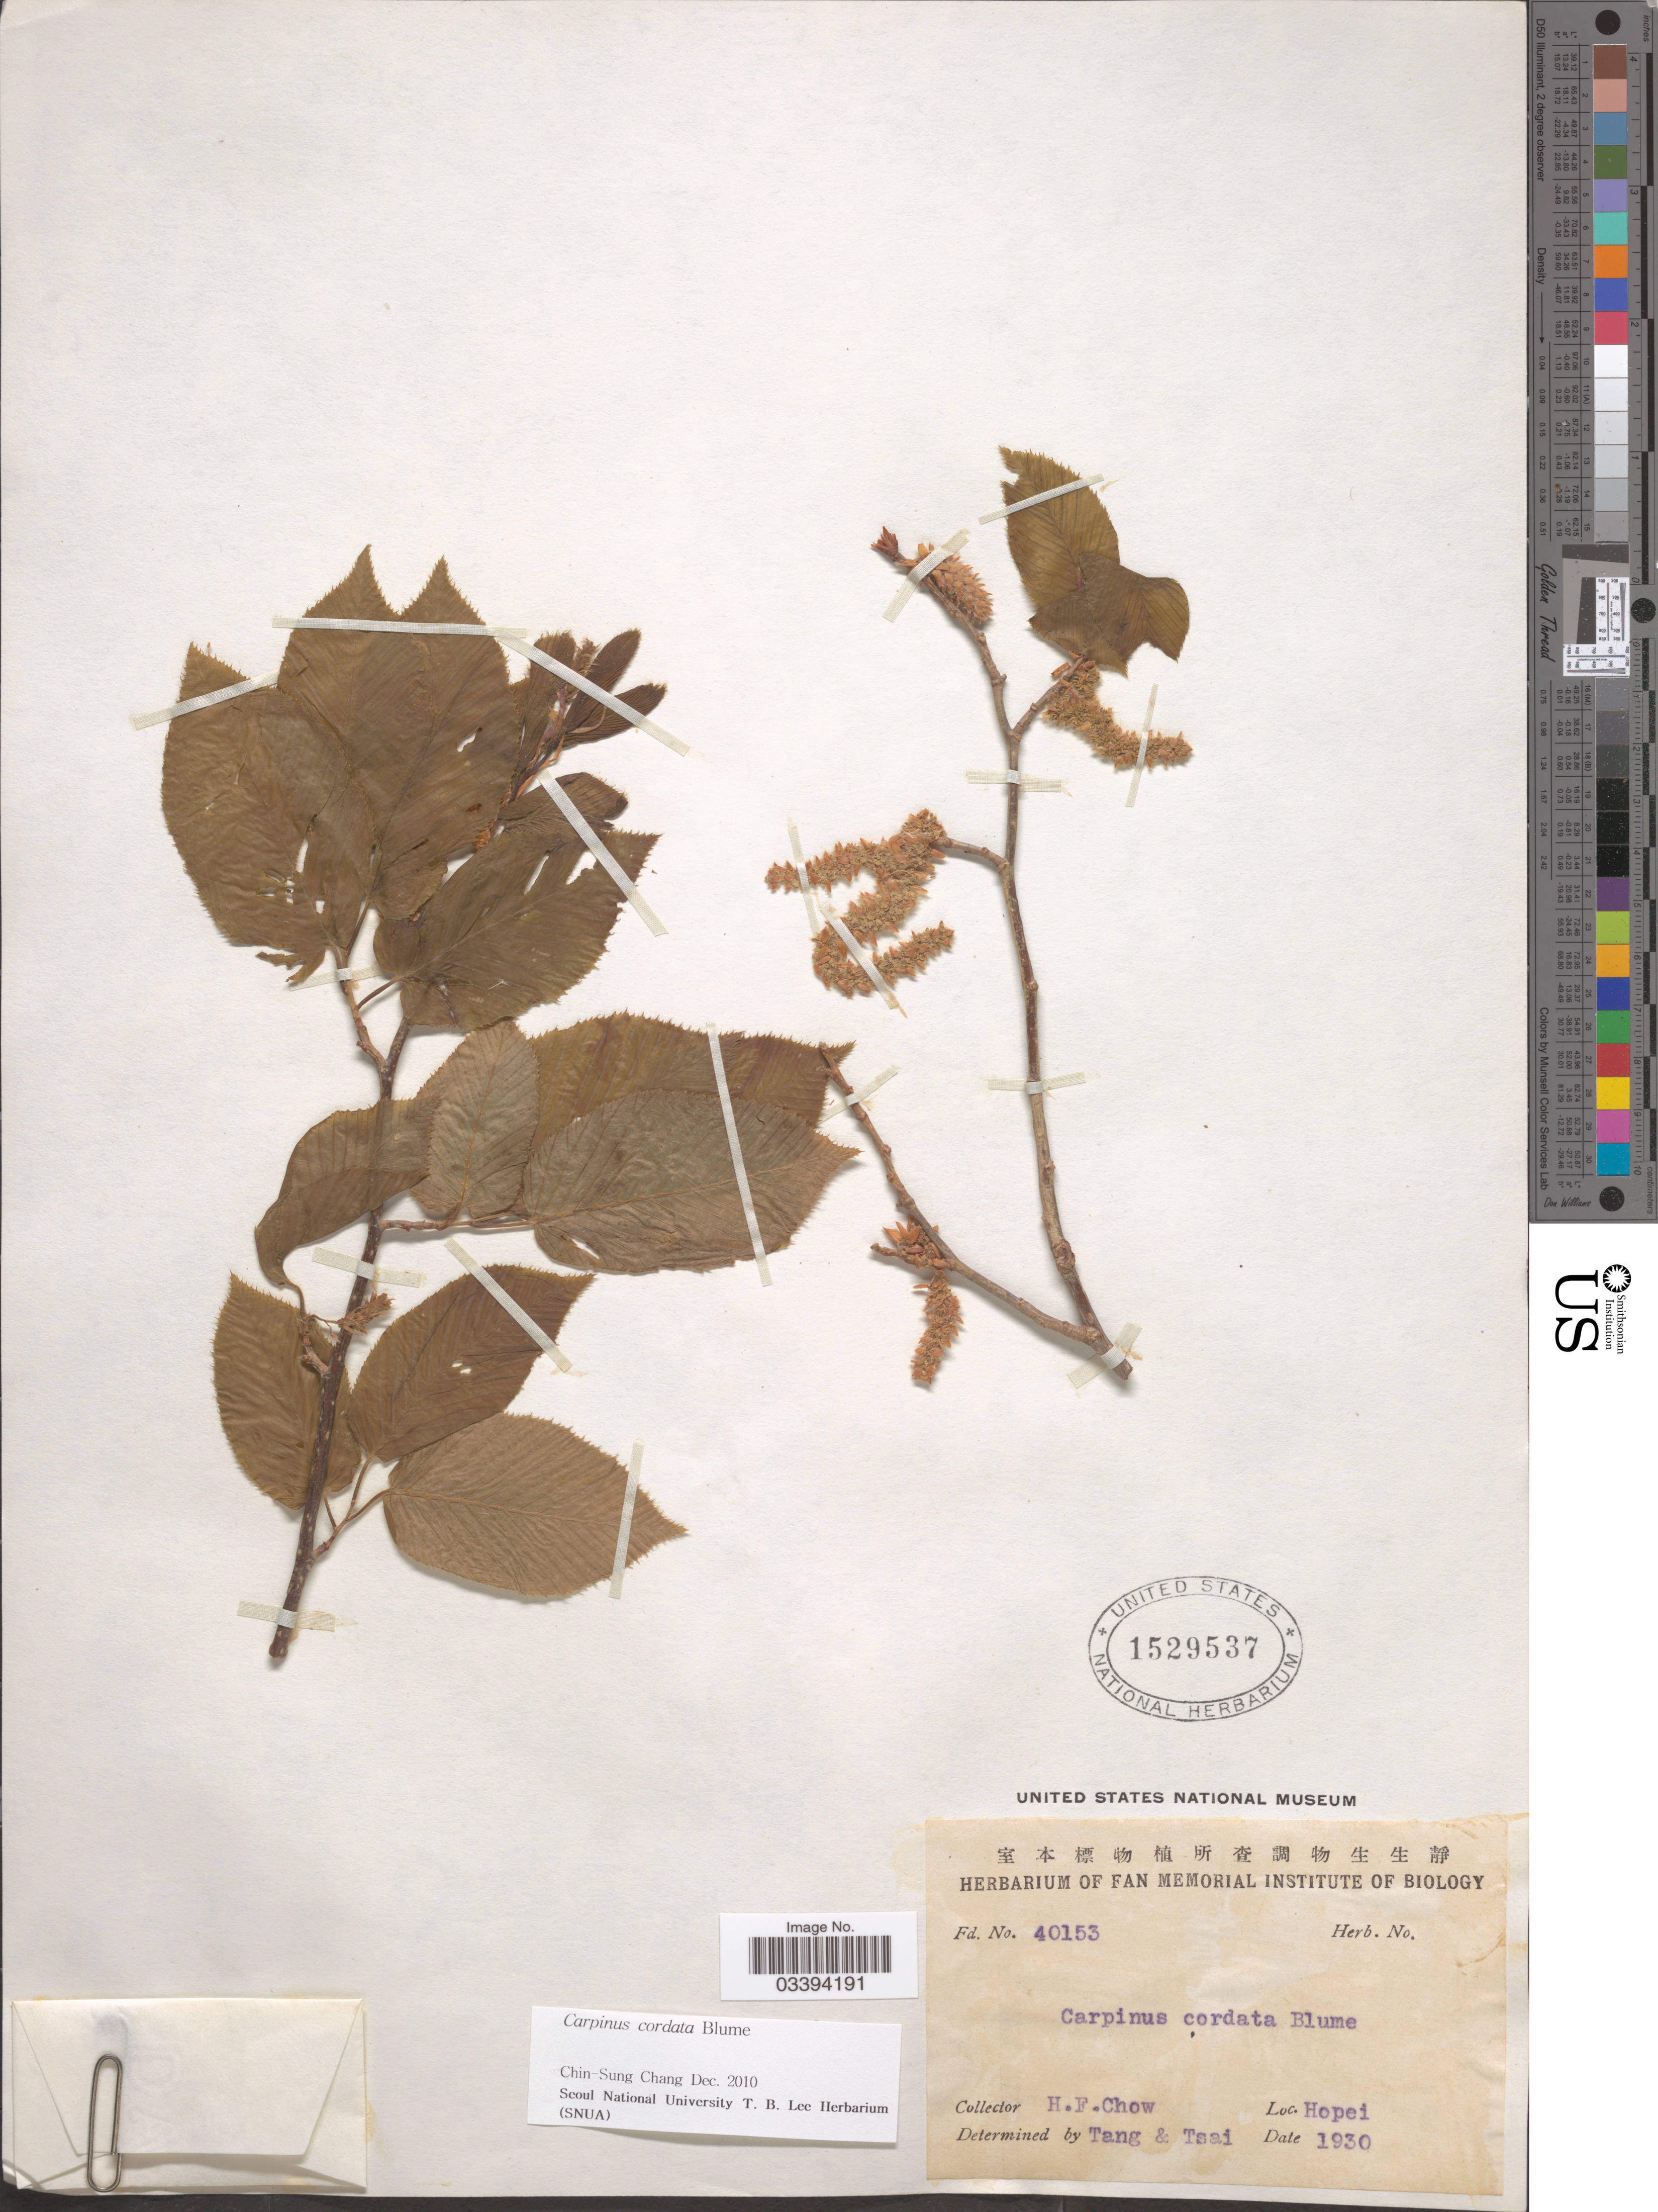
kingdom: Plantae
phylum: Tracheophyta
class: Magnoliopsida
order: Fagales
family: Betulaceae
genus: Carpinus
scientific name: Carpinus cordata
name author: Blume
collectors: H. Chow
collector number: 40153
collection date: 1930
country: China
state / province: Hebei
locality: Hopei.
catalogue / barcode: US 1529537